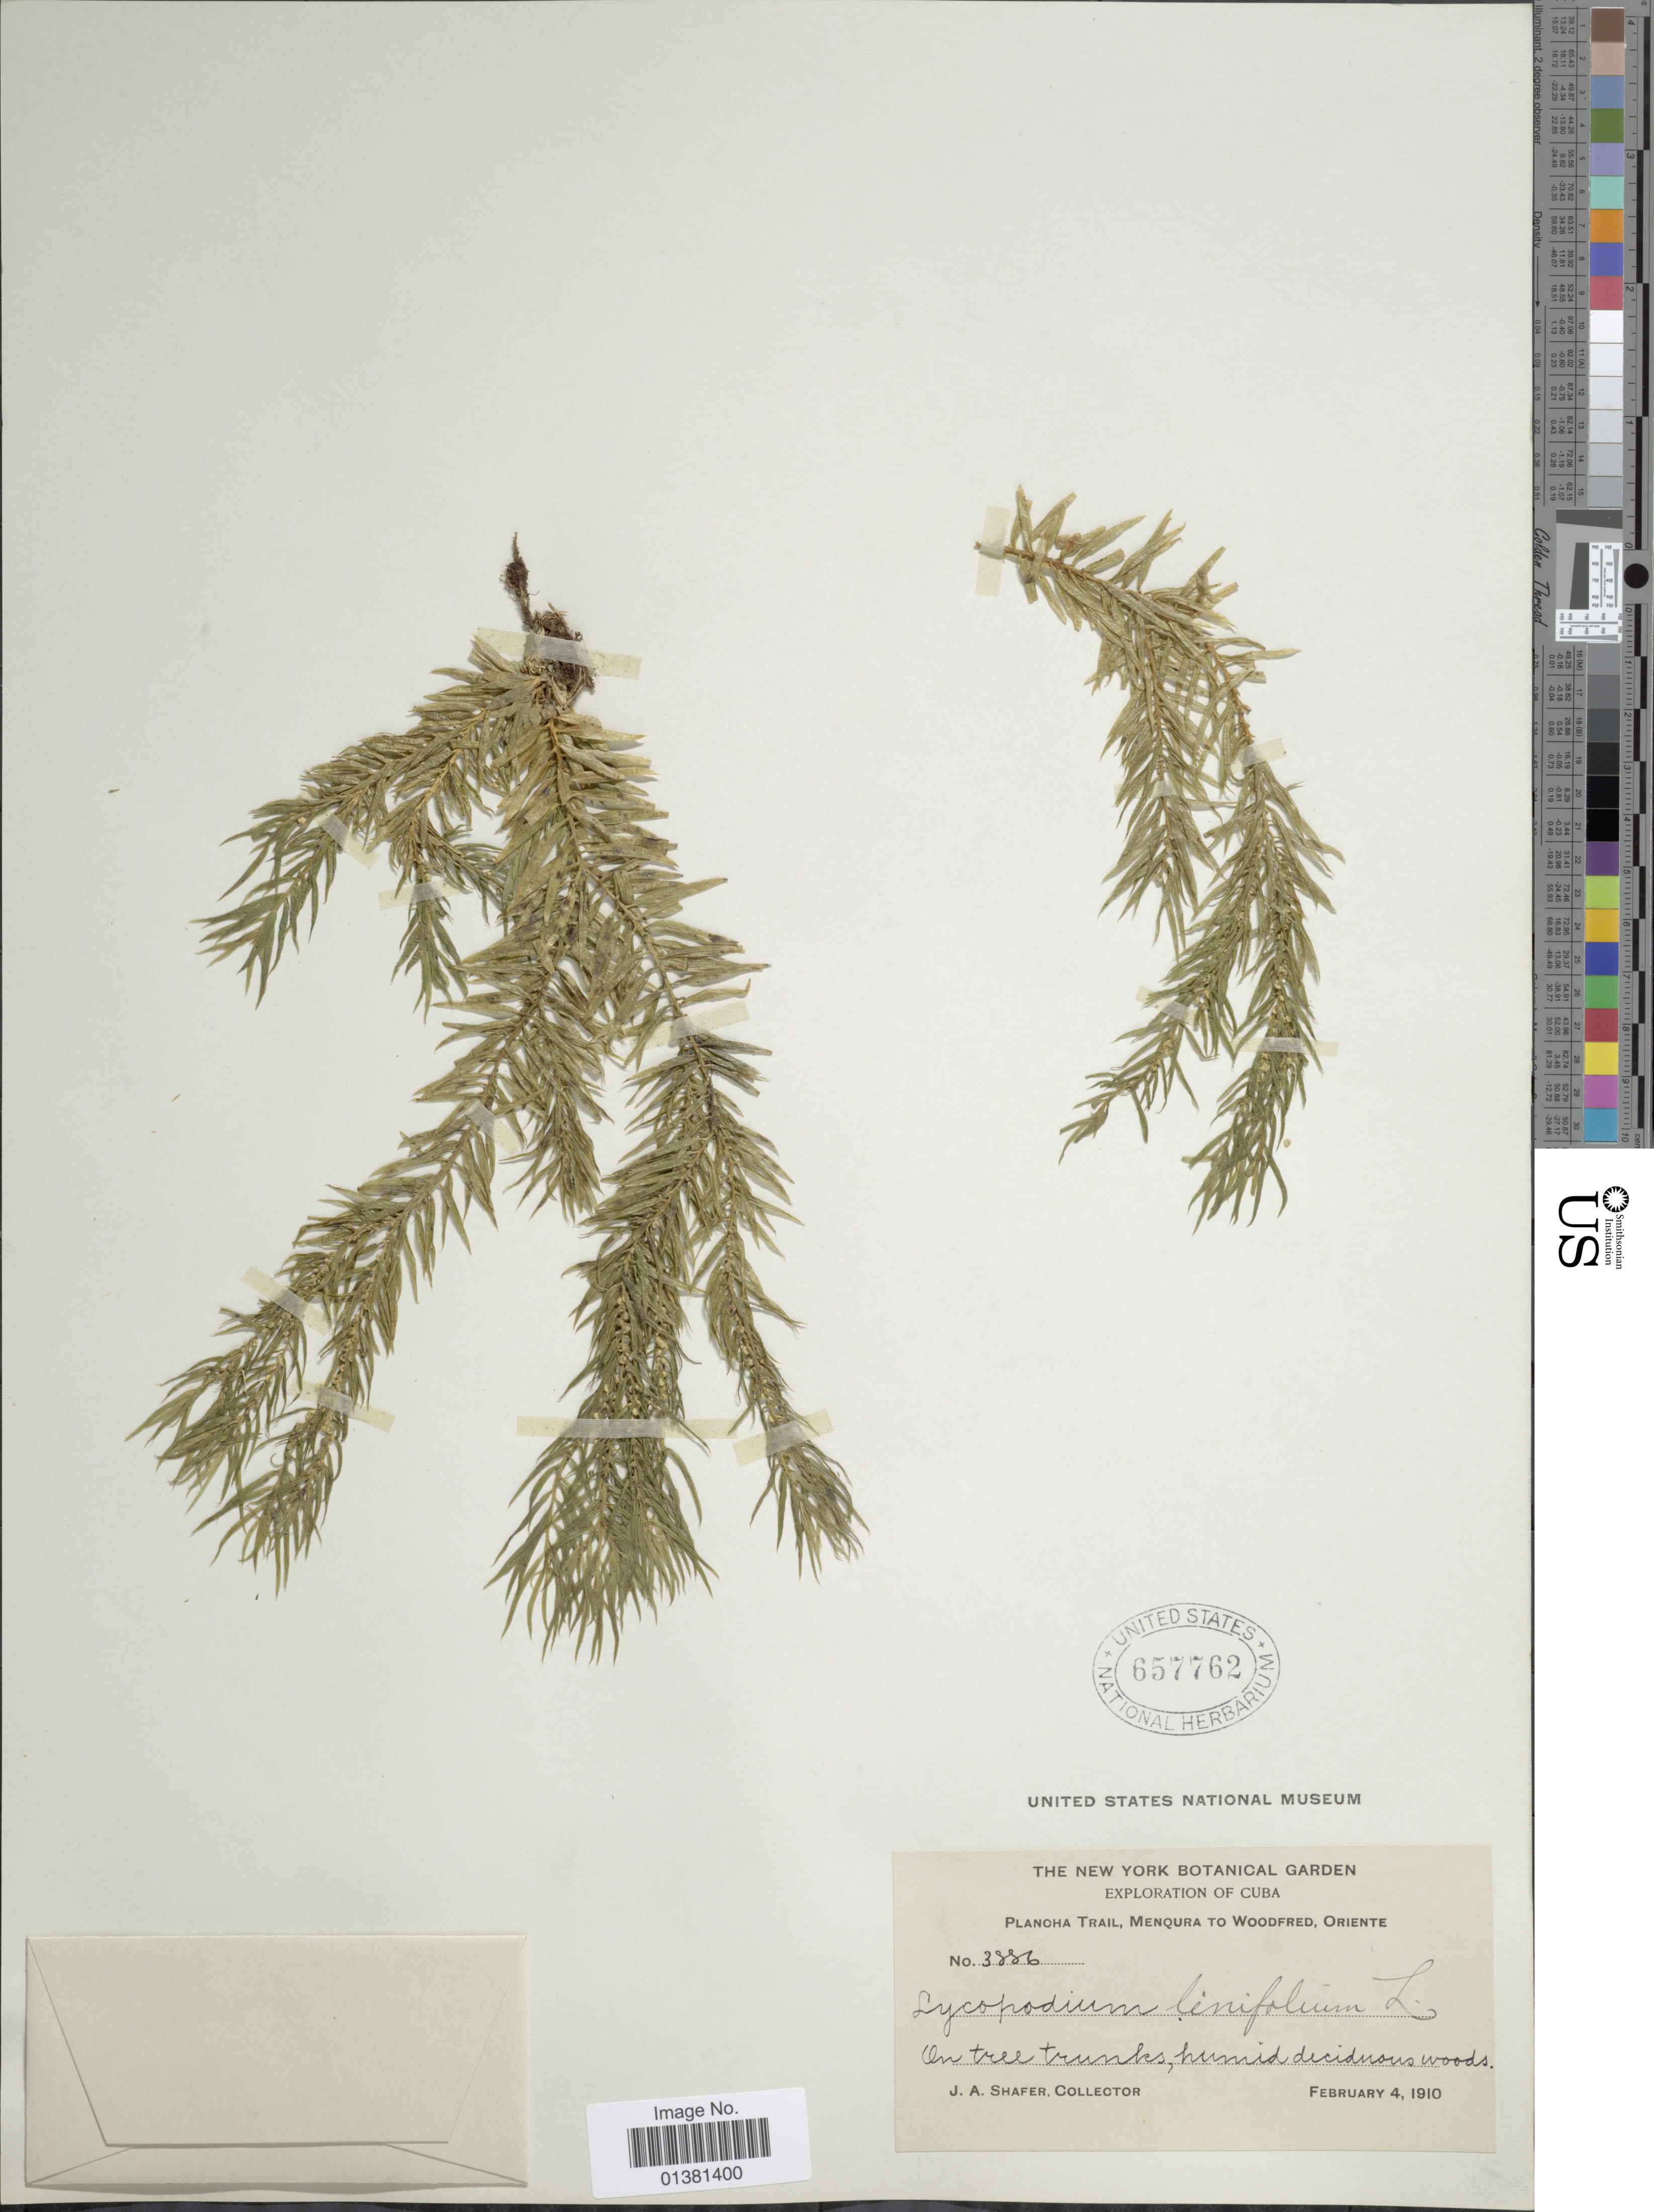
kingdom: Plantae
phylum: Tracheophyta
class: Lycopodiopsida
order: Lycopodiales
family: Lycopodiaceae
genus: Phlegmariurus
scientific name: Phlegmariurus linifolius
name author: (L.) B. Øllg.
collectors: J. A. Shafer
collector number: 3886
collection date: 1910-02-04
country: Cuba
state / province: Oriente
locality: Plancha Trail, Menqura to Woodfres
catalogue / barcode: US 657762